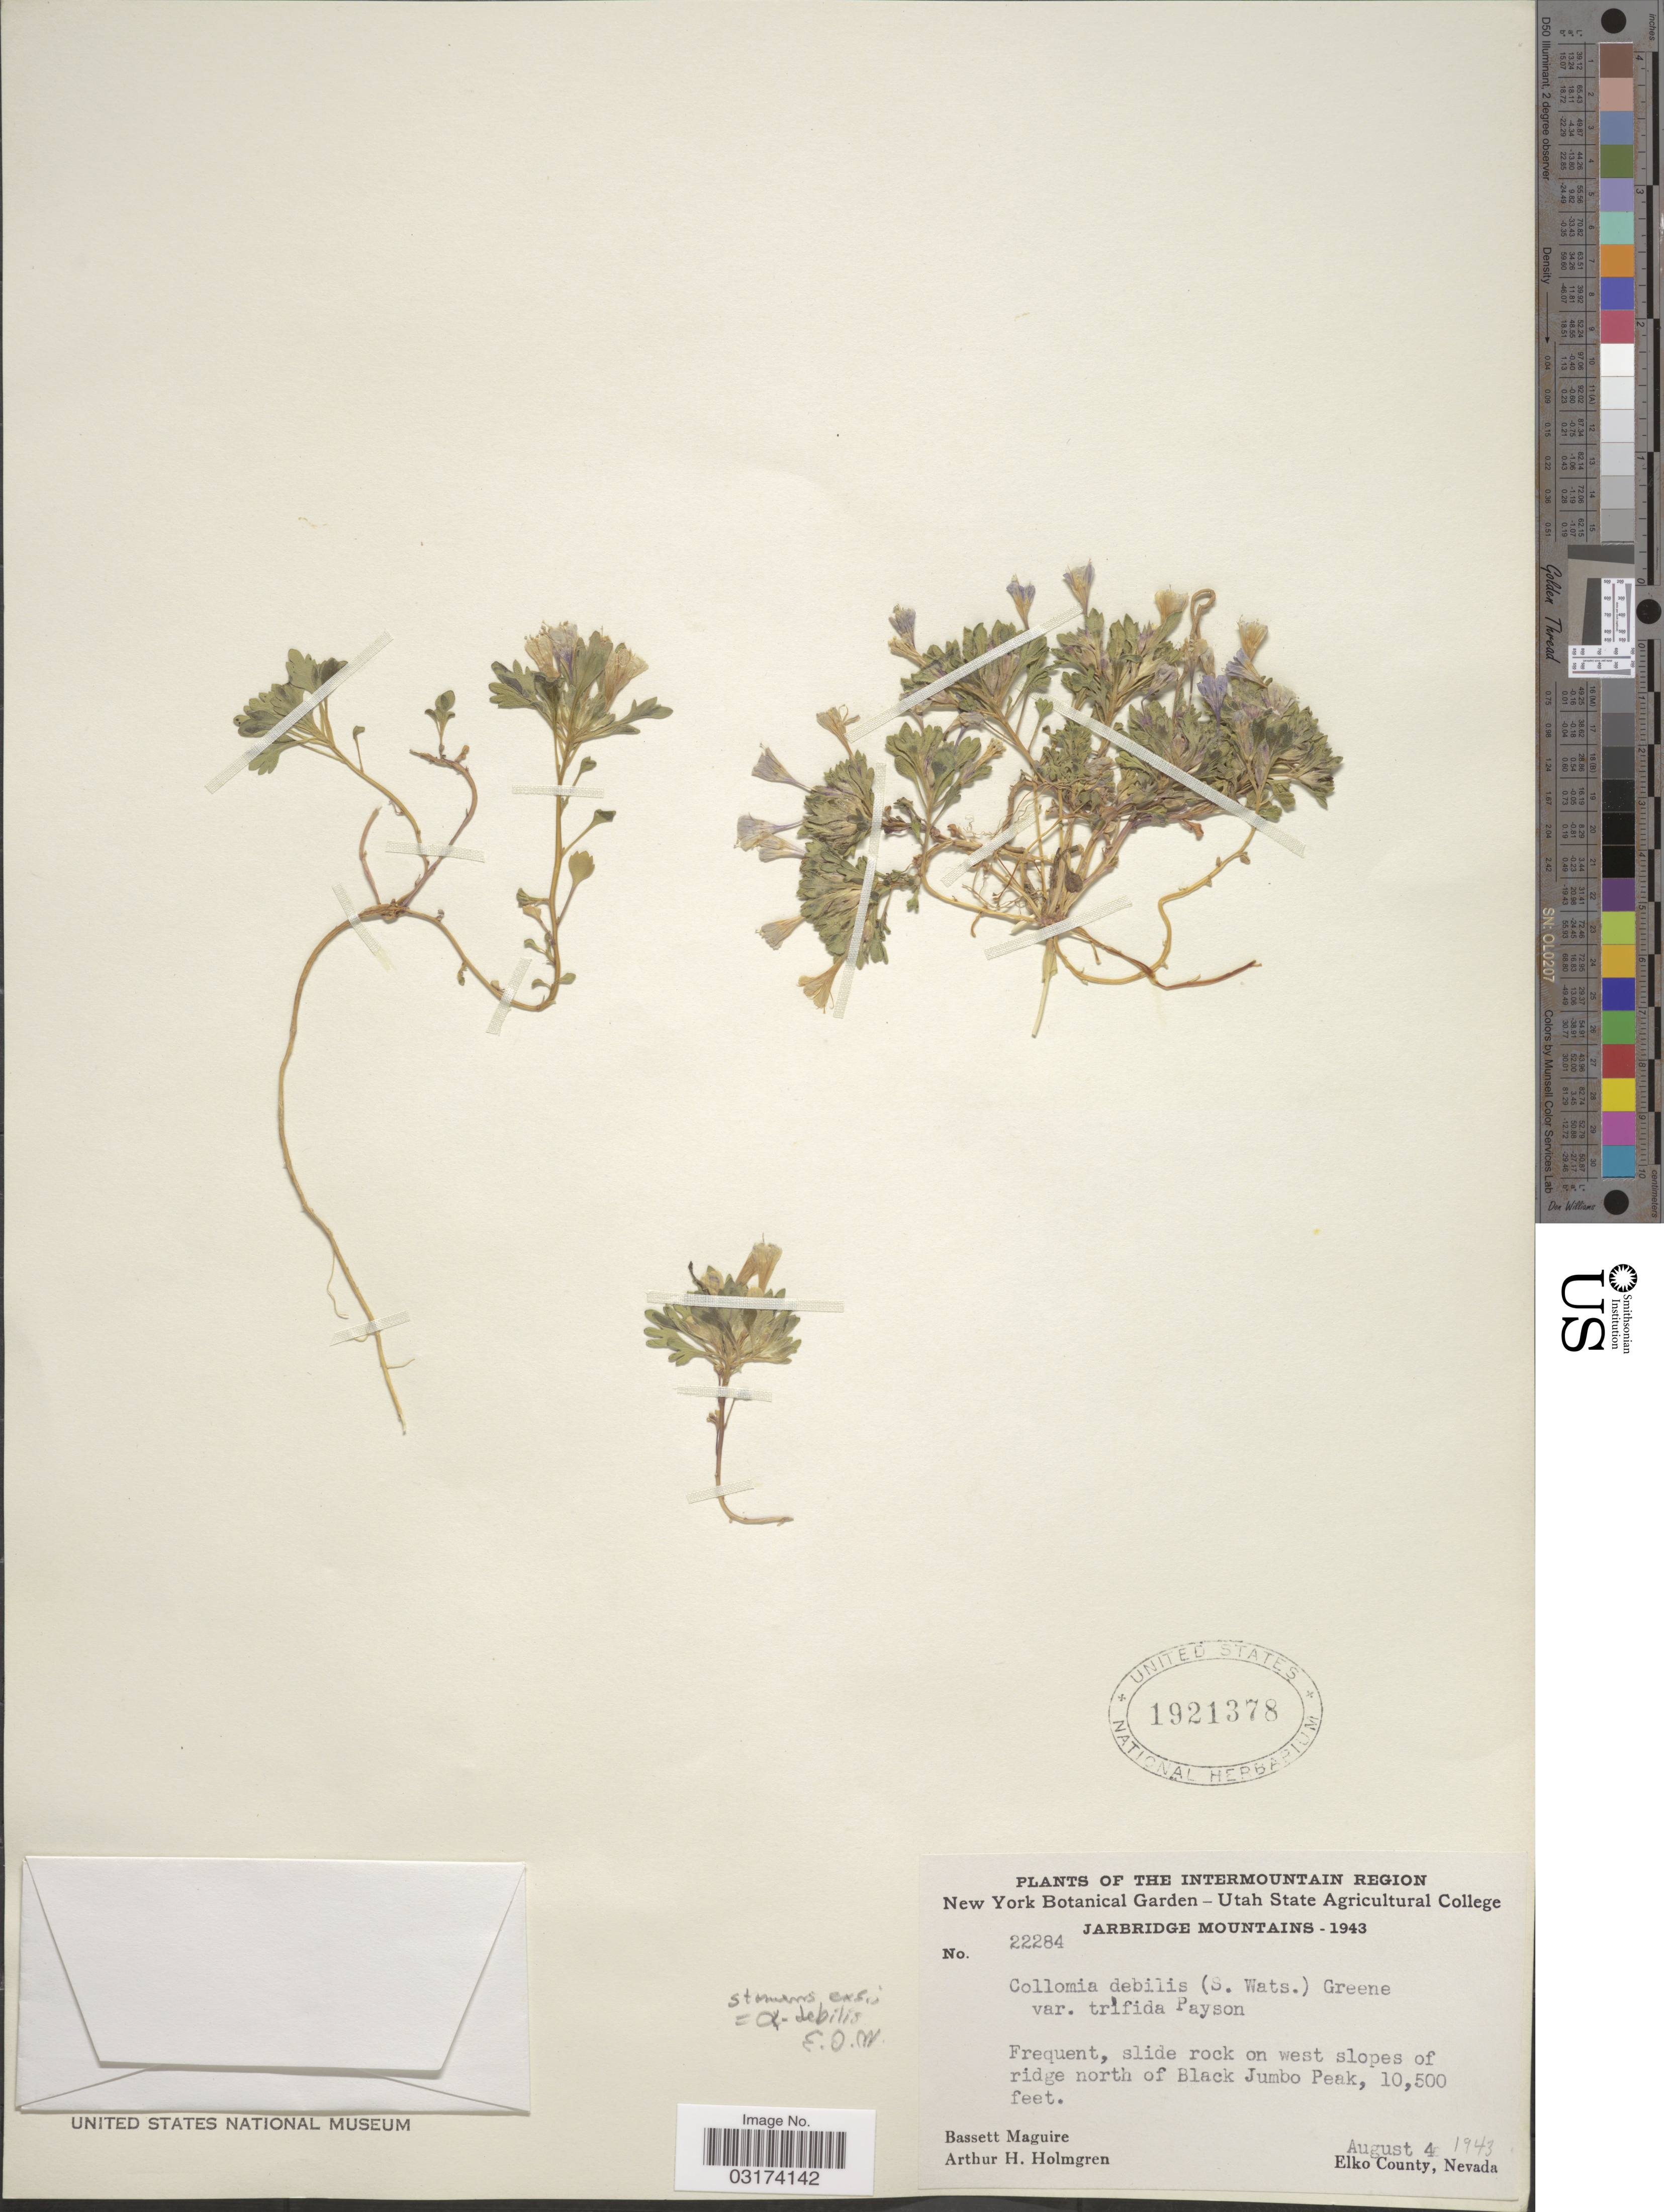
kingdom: Plantae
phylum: Tracheophyta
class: Magnoliopsida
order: Ericales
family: Polemoniaceae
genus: Collomia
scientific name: Collomia debilis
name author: (S. Watson) Greene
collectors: B. Maguire & A. H. Holmgren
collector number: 22284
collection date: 1943-08-04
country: United States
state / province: Utah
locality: The Intermountain Region. Jarbridge Mountains. Frequent, slide rock on west slopes of ridge north of Black Jumbo Peak. Elko County, Nevada.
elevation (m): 3200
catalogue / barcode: US 1921378